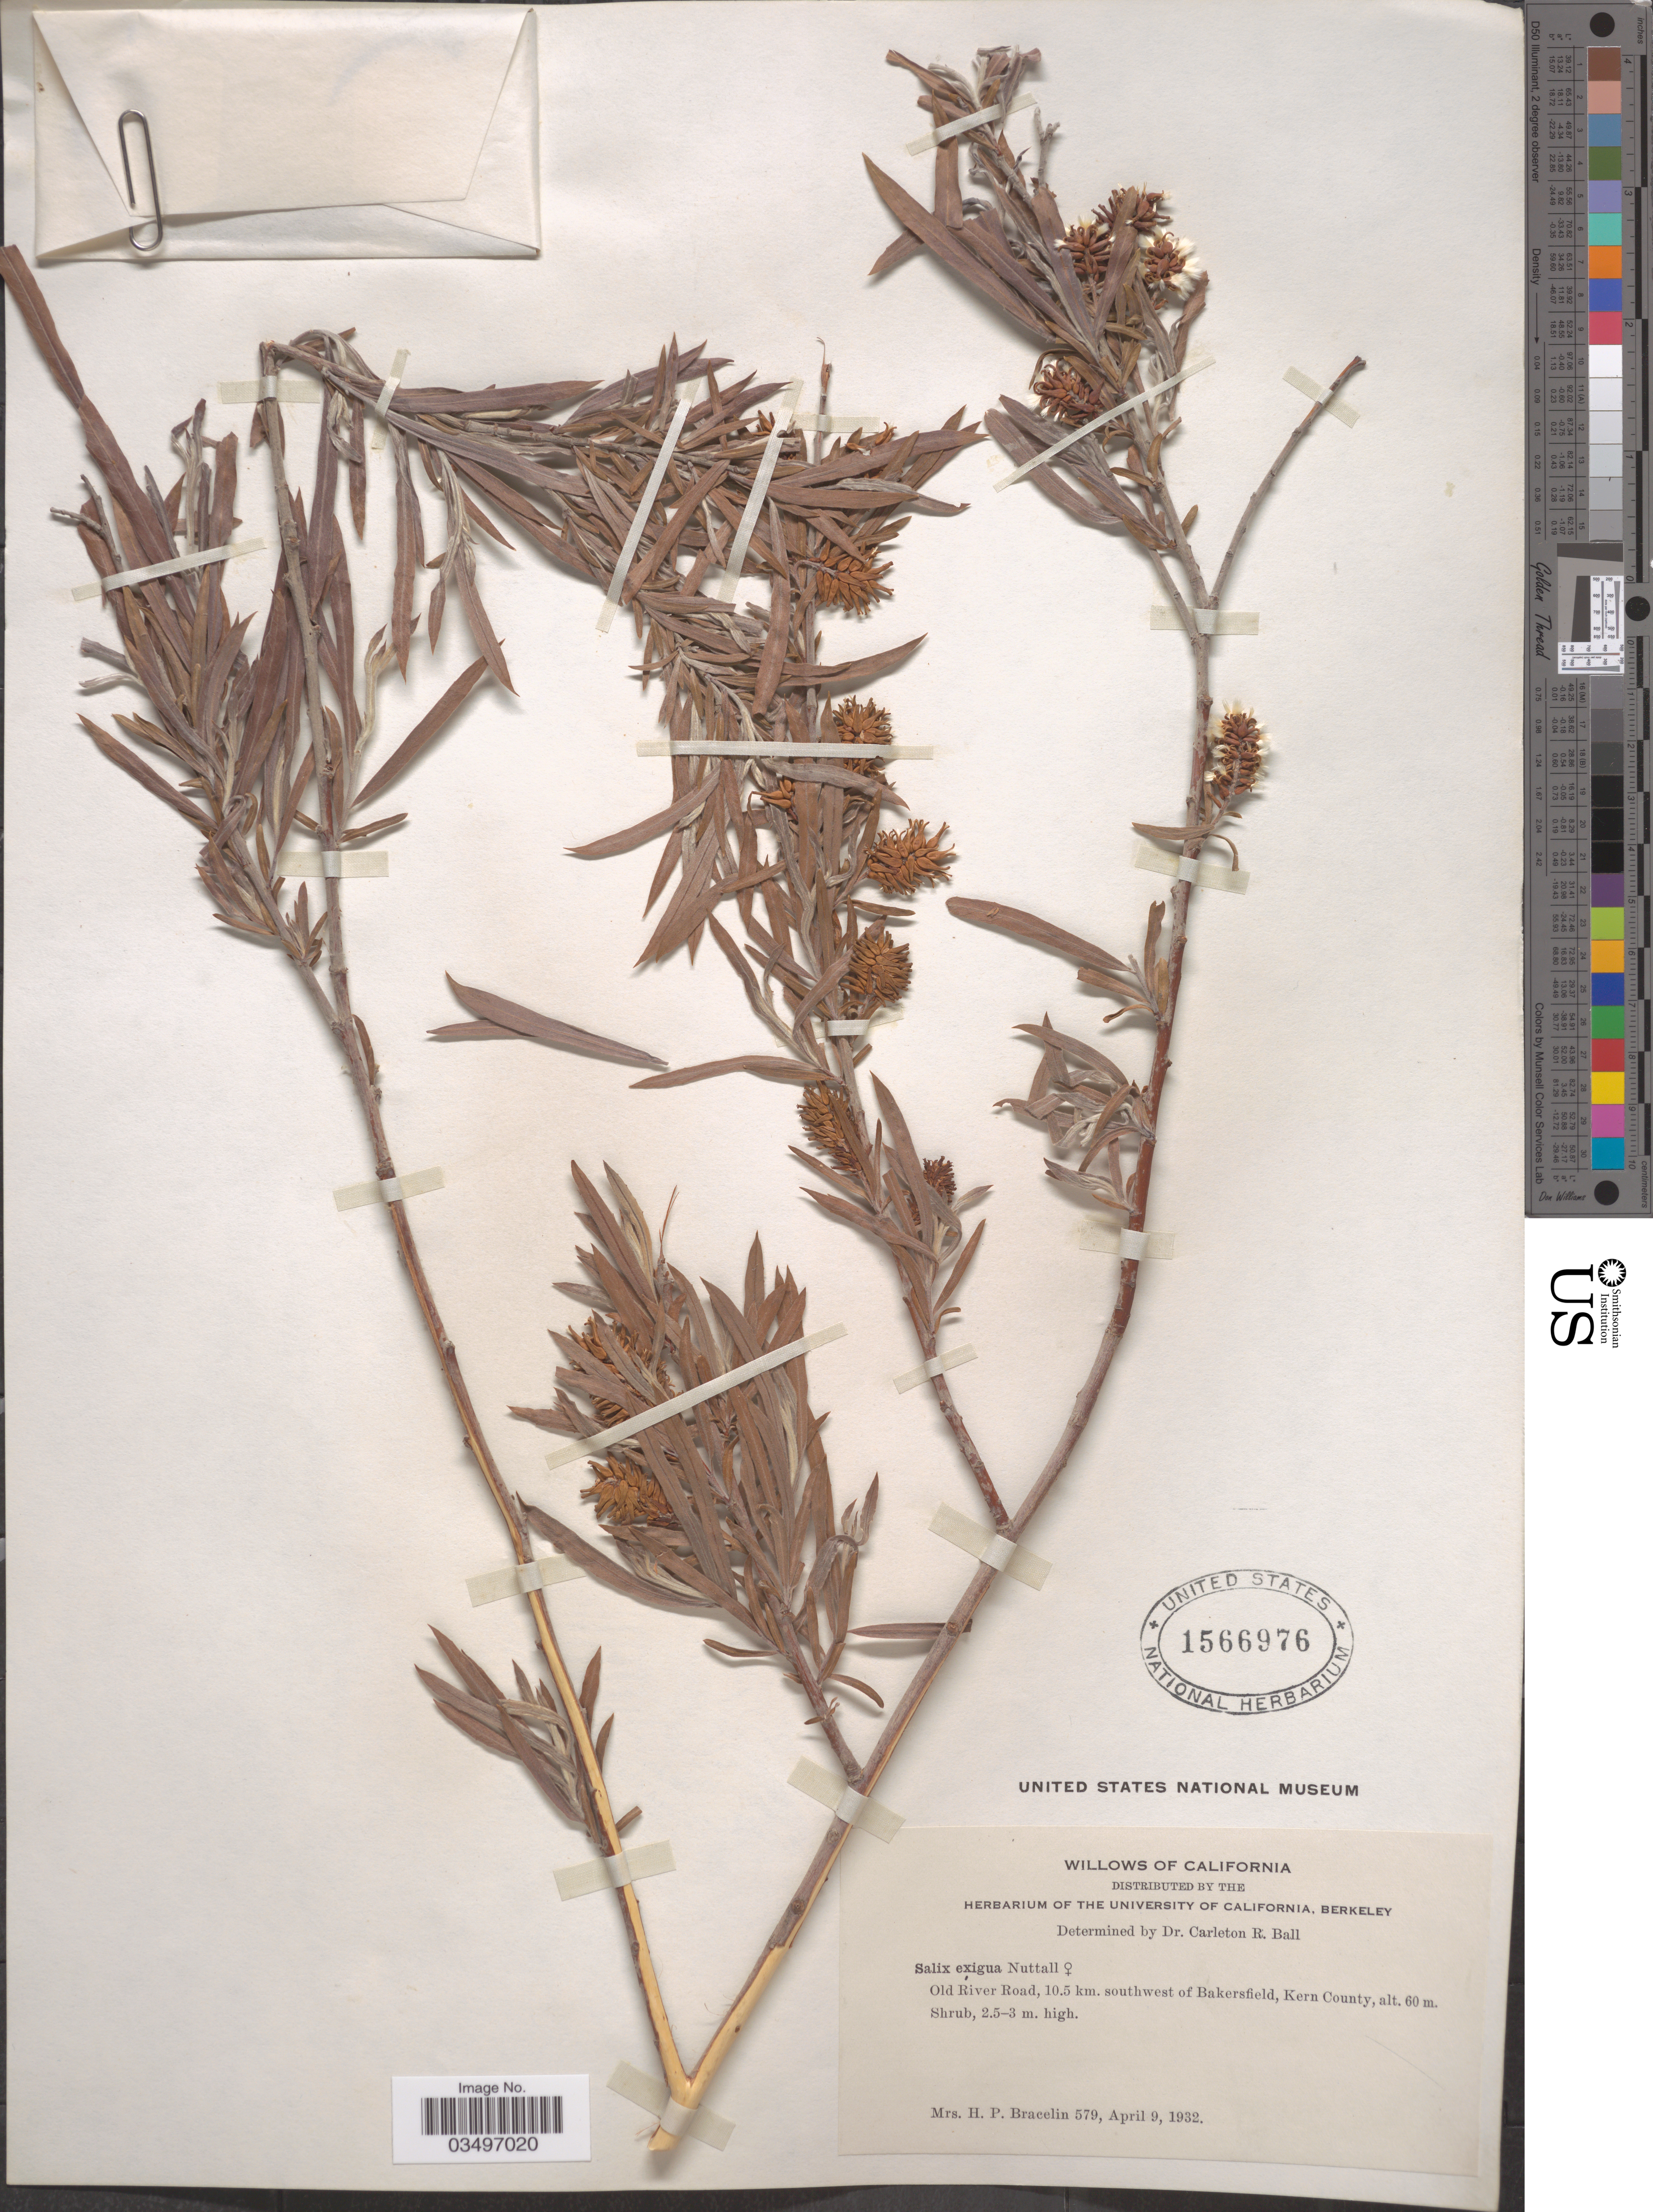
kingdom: Plantae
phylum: Tracheophyta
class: Magnoliopsida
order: Malpighiales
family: Salicaceae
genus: Salix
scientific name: Salix exigua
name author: Nutt.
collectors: H. Bracelin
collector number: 579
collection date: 1932-04-09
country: United States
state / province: California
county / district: Kern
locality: Old River, 10.5 km. southwest of Bakersfield, Kern County.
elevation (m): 60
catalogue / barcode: US 1566976